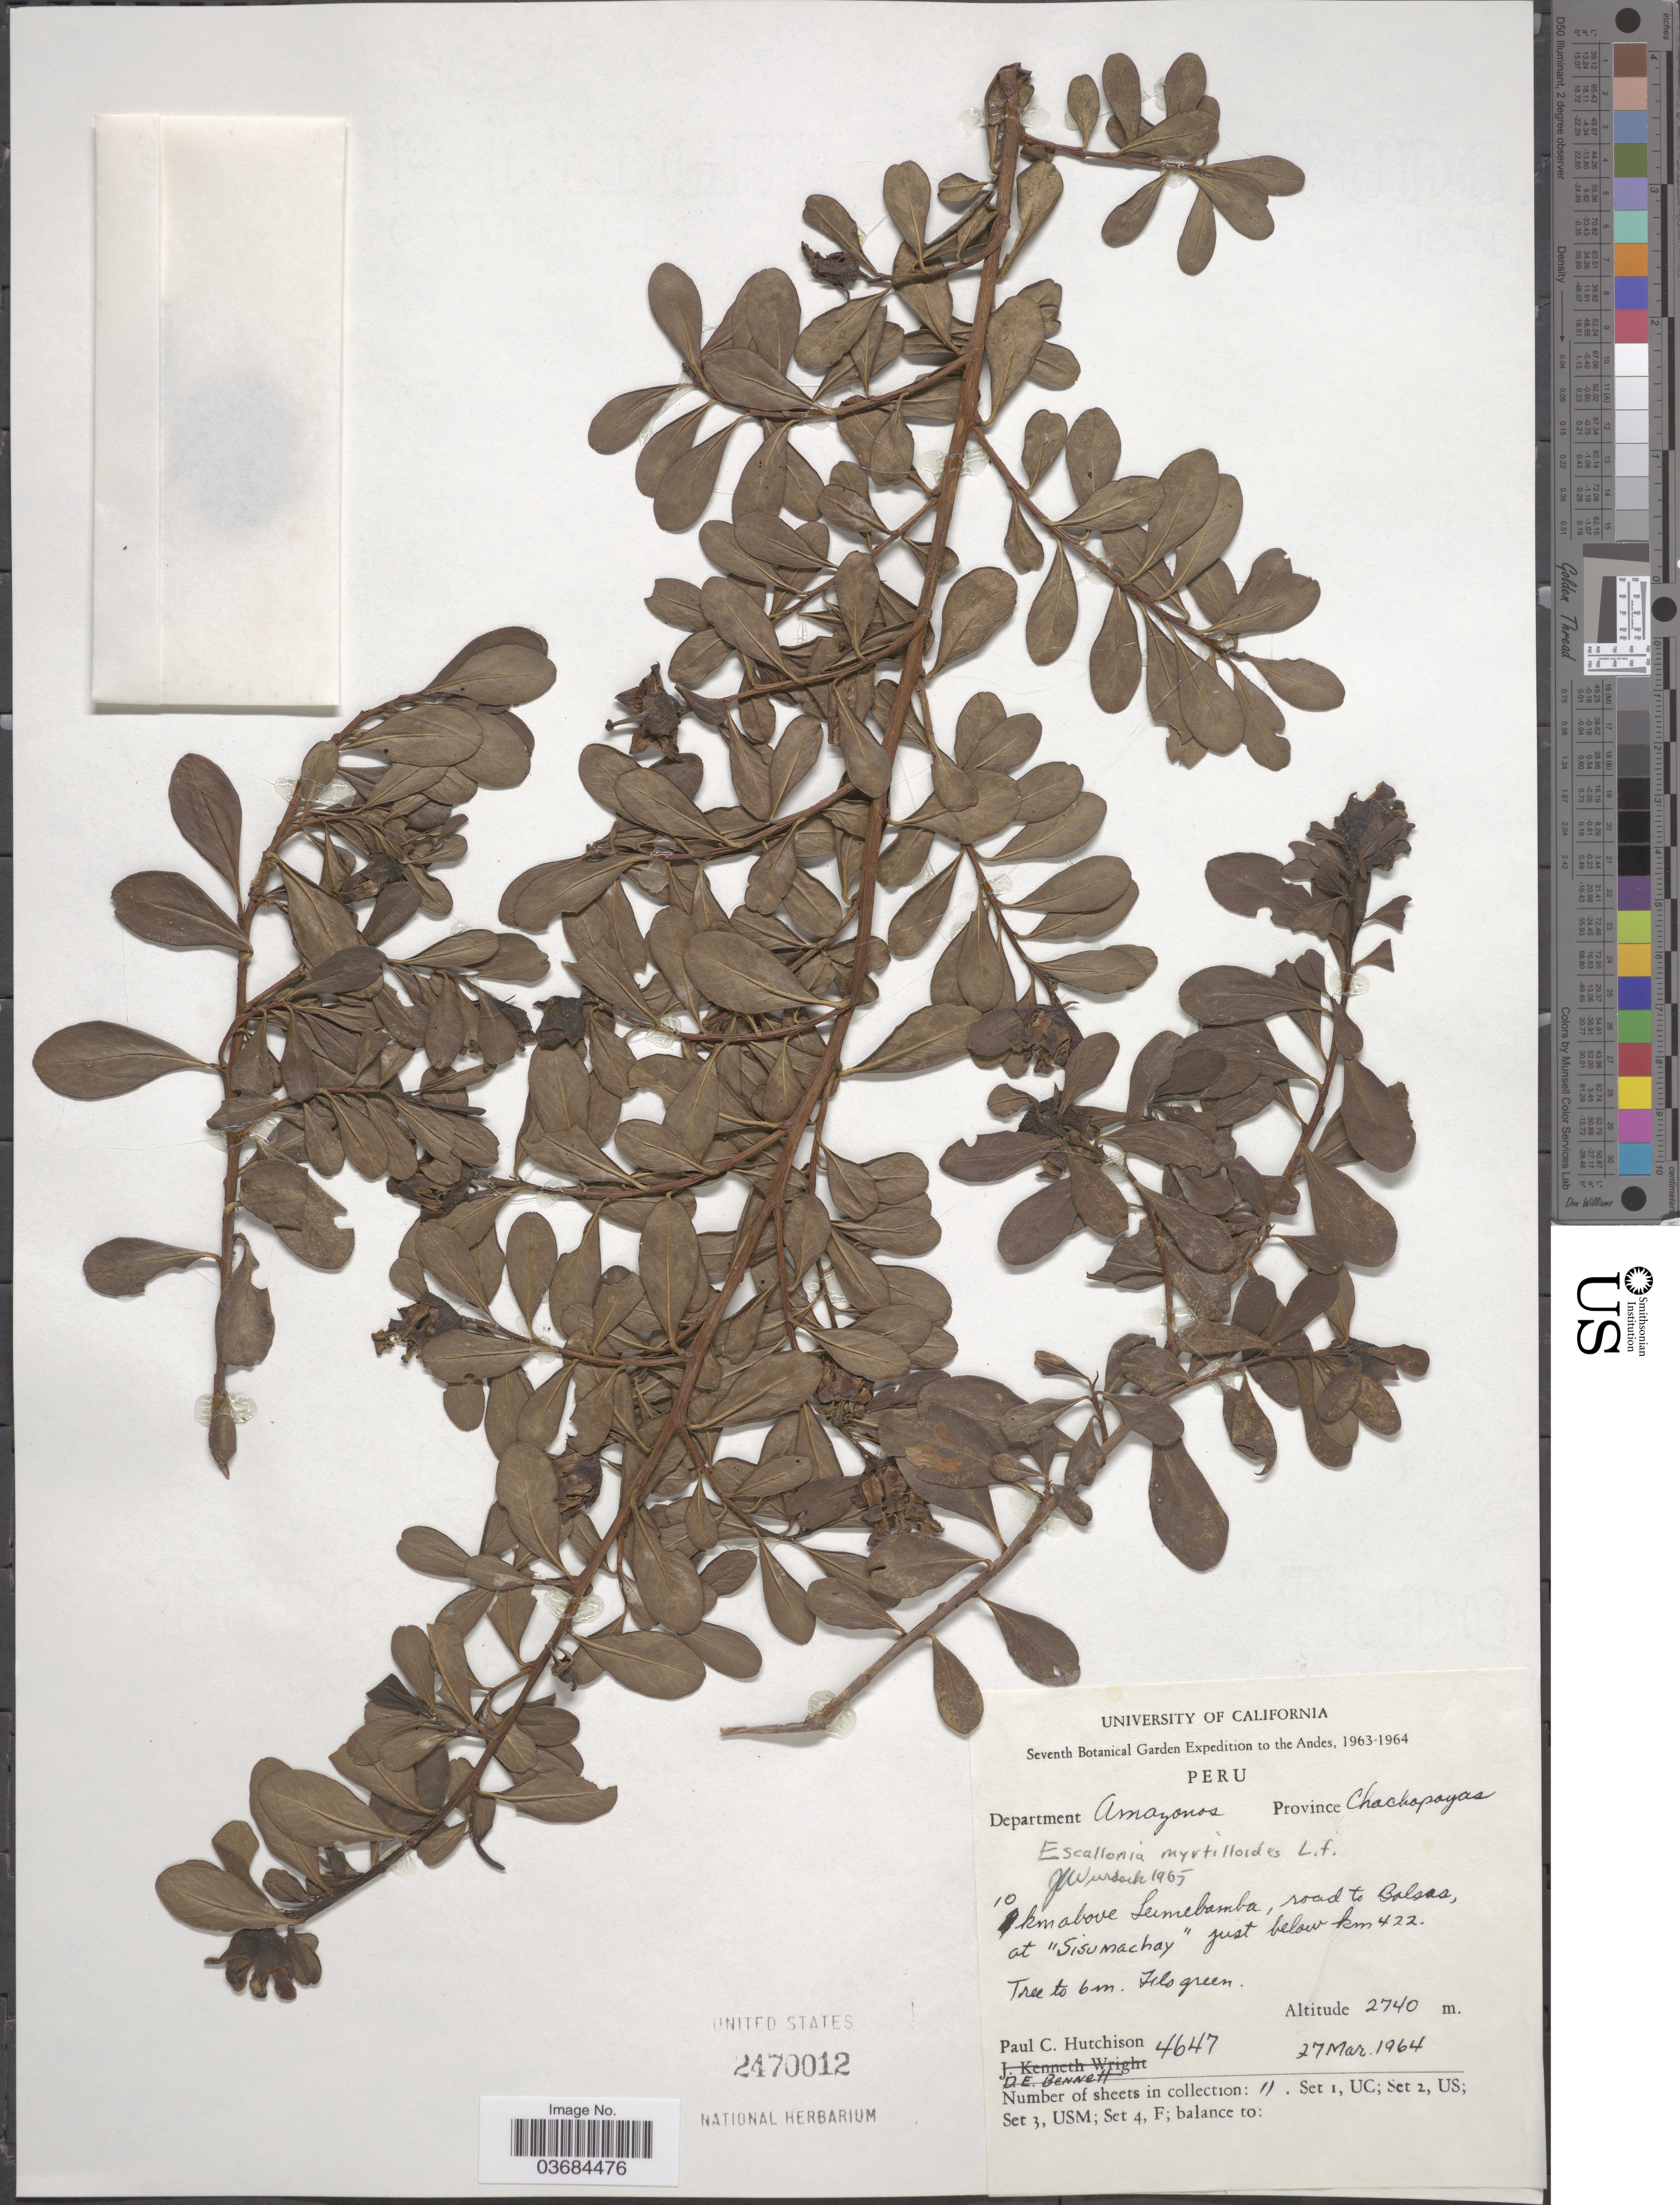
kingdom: Plantae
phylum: Tracheophyta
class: Magnoliopsida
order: Escalloniales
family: Escalloniaceae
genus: Escallonia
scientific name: Escallonia myrtilloides var. myrtilloides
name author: L. f.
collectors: P. C. Hutchison & D. E. Bennett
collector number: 4647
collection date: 1964-03-27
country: Peru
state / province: Amazonas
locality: Seventh Botanical Garden Expedition to the Andes, 1963-1964. Department Amazonas. Province Chachapoyas. 10 km above Leimebamba, road to Balsas, at "Sisumachay" just below km 422.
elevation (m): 2740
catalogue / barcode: US 2470012